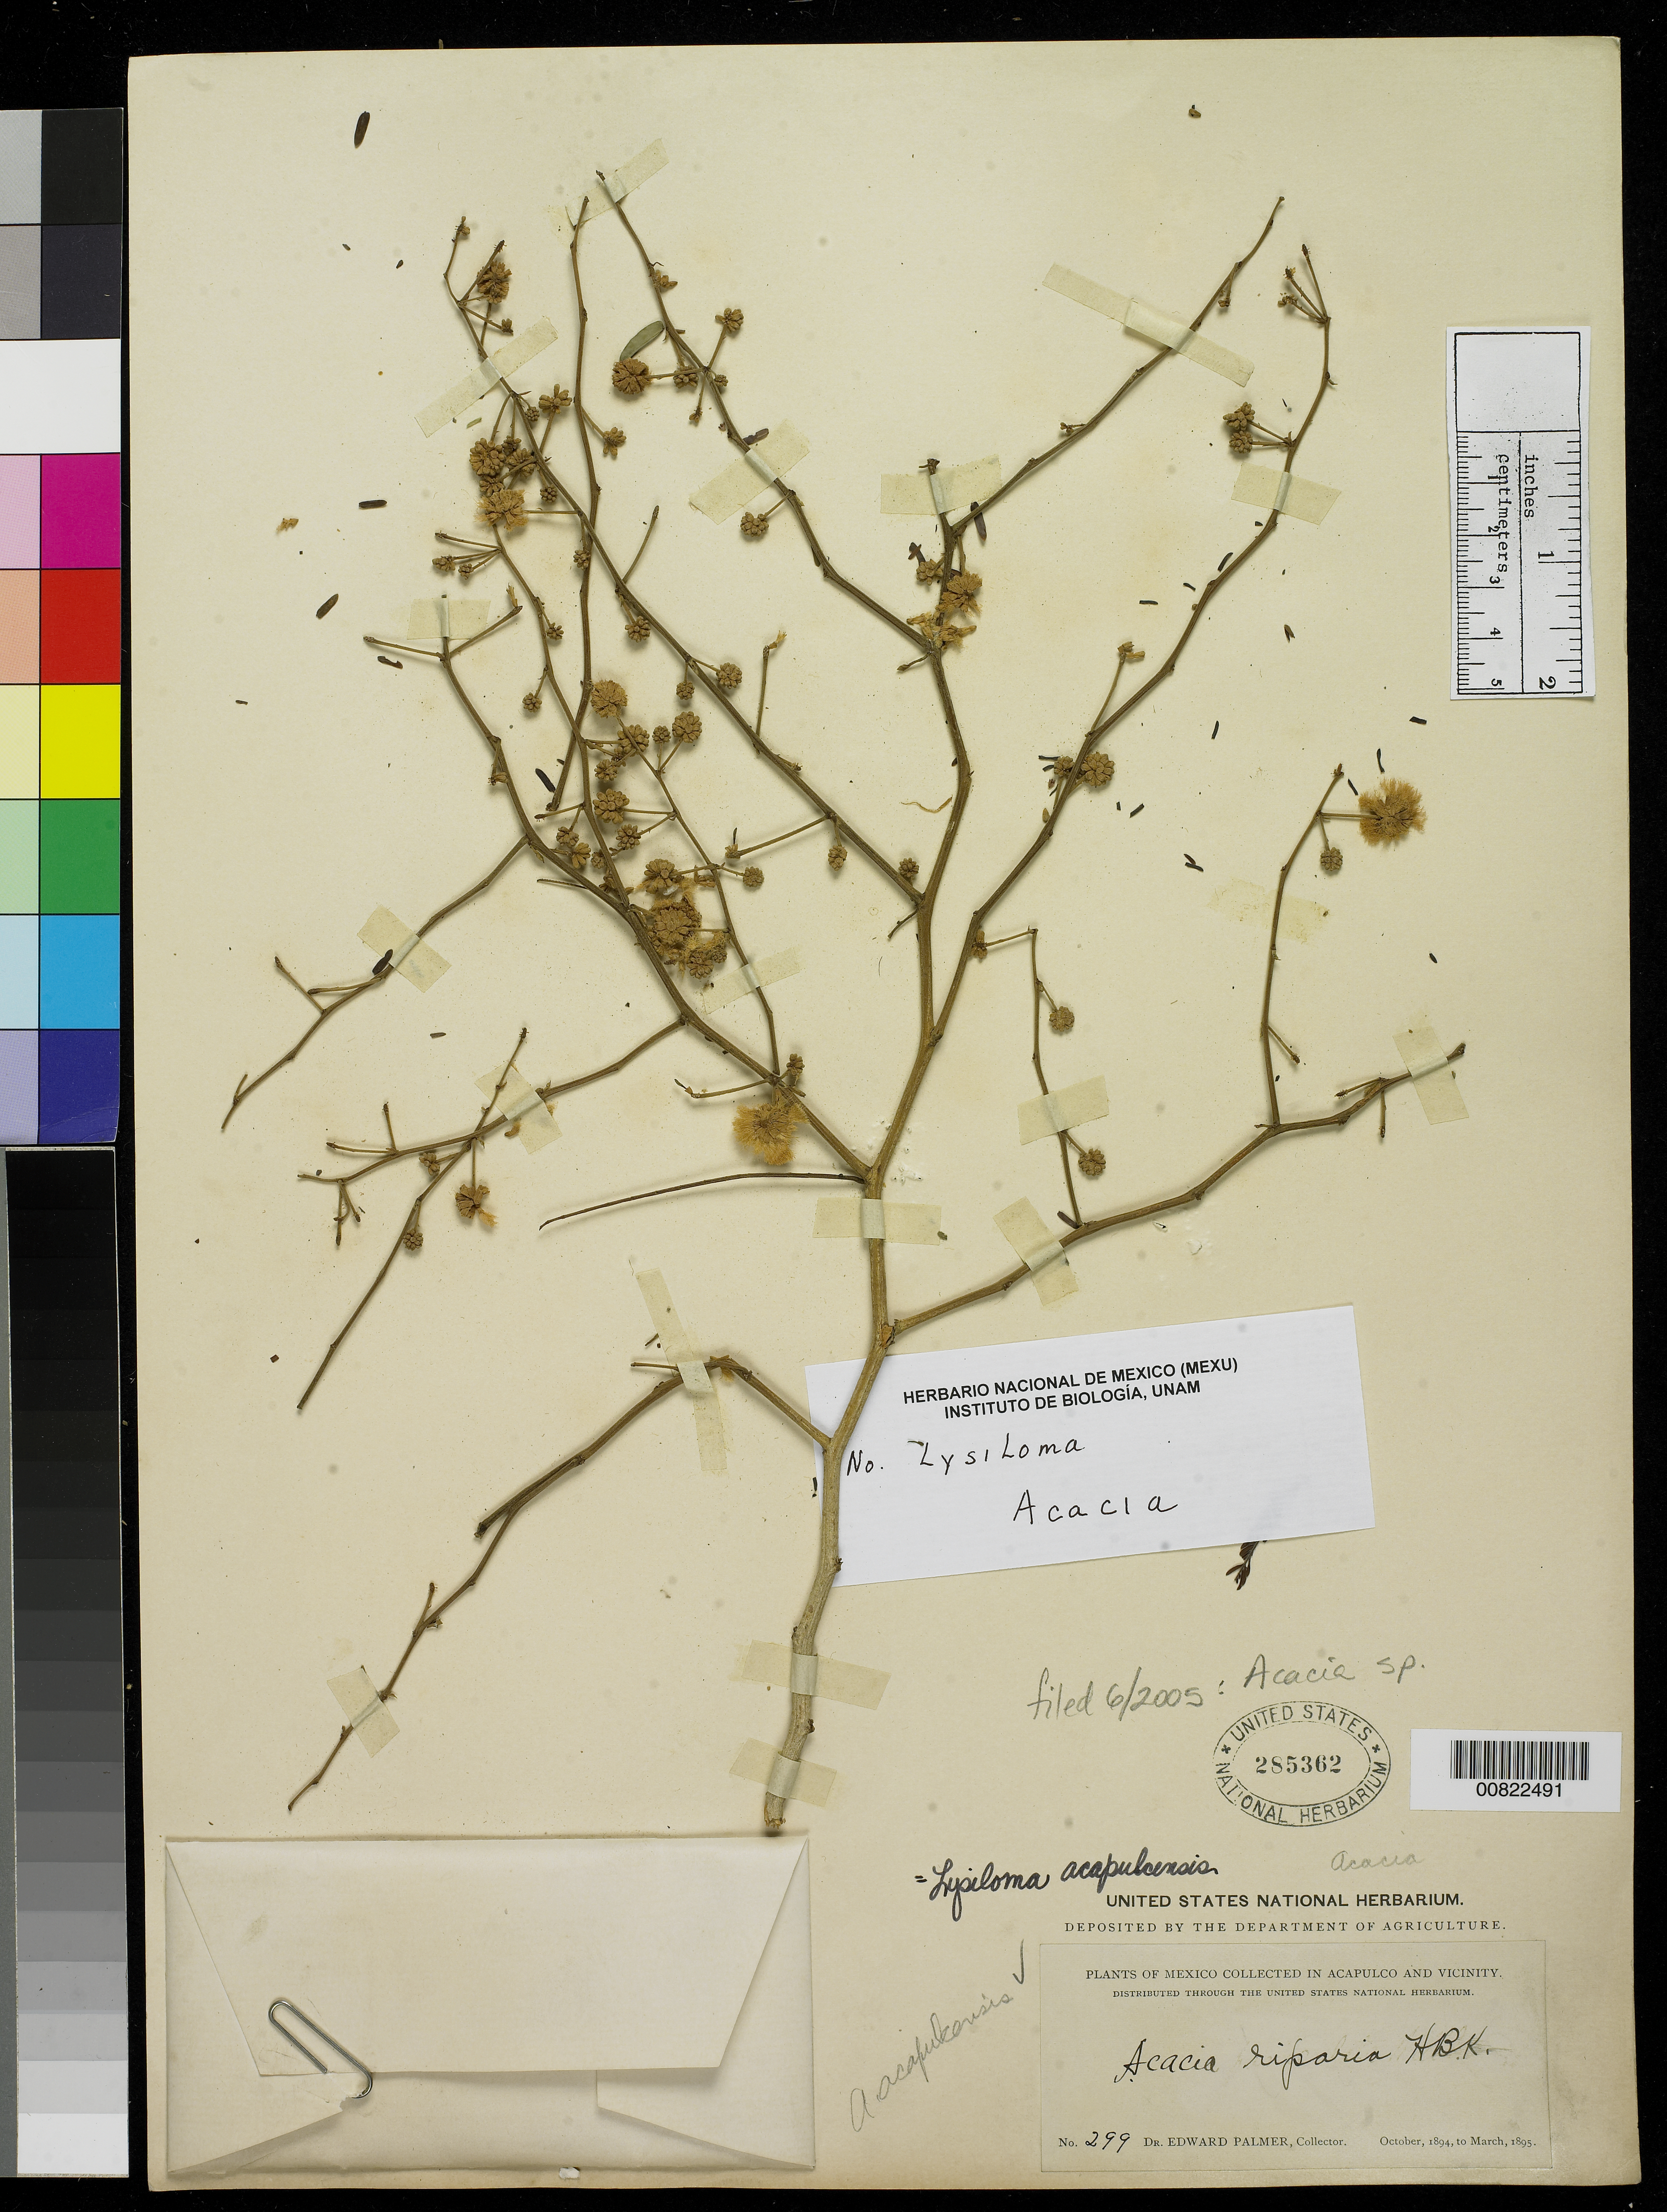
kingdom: Plantae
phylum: Tracheophyta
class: Magnoliopsida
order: Fabales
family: Fabaceae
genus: Senegalia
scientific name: Senegalia riparia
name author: (Kunth) Britton & Rose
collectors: E. Palmer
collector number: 299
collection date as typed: Oct 1894 to -- Mar 1895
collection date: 1894-10/1895-03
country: Mexico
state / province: Guerrero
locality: Acapulco, Guerrero and vicinity.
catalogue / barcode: US 285362